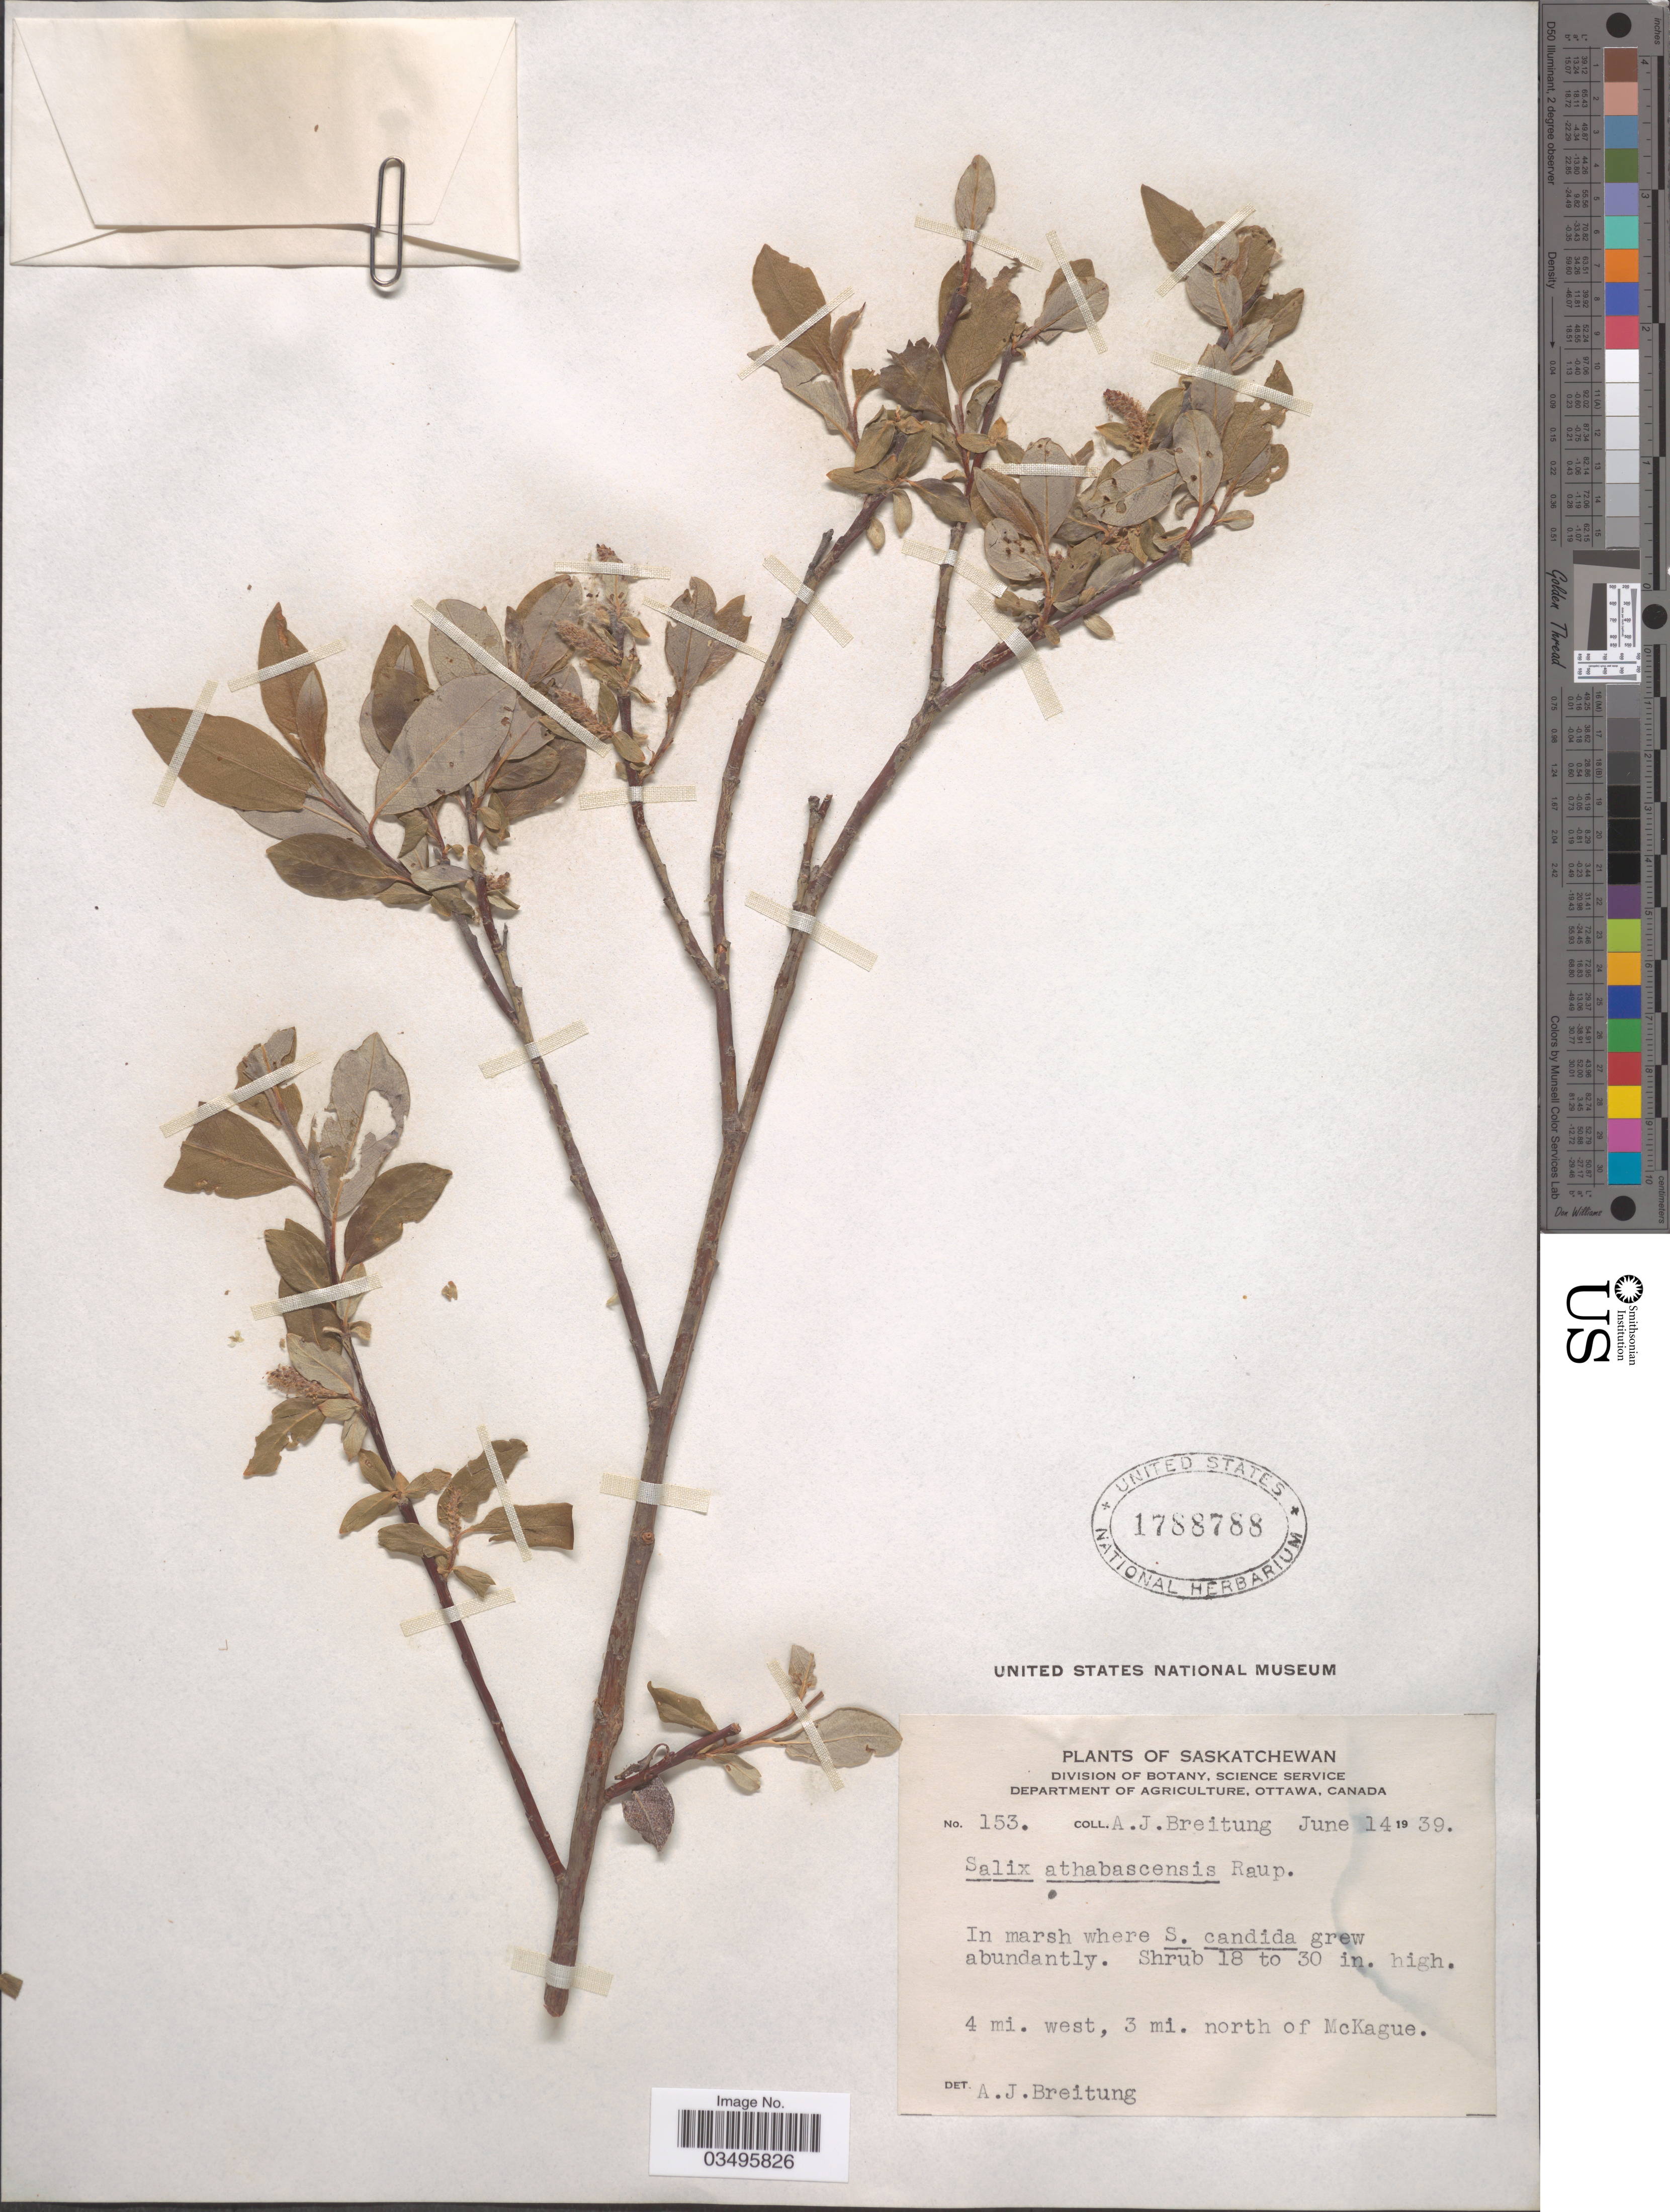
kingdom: Plantae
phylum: Tracheophyta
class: Magnoliopsida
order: Malpighiales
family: Salicaceae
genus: Salix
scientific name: Salix athabascensis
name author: Raup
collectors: A. Breitung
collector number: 153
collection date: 1939-06-14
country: Canada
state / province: Saskatchewan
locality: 4 mi. west, 3 mi. north of McKague.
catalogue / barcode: US 1788788